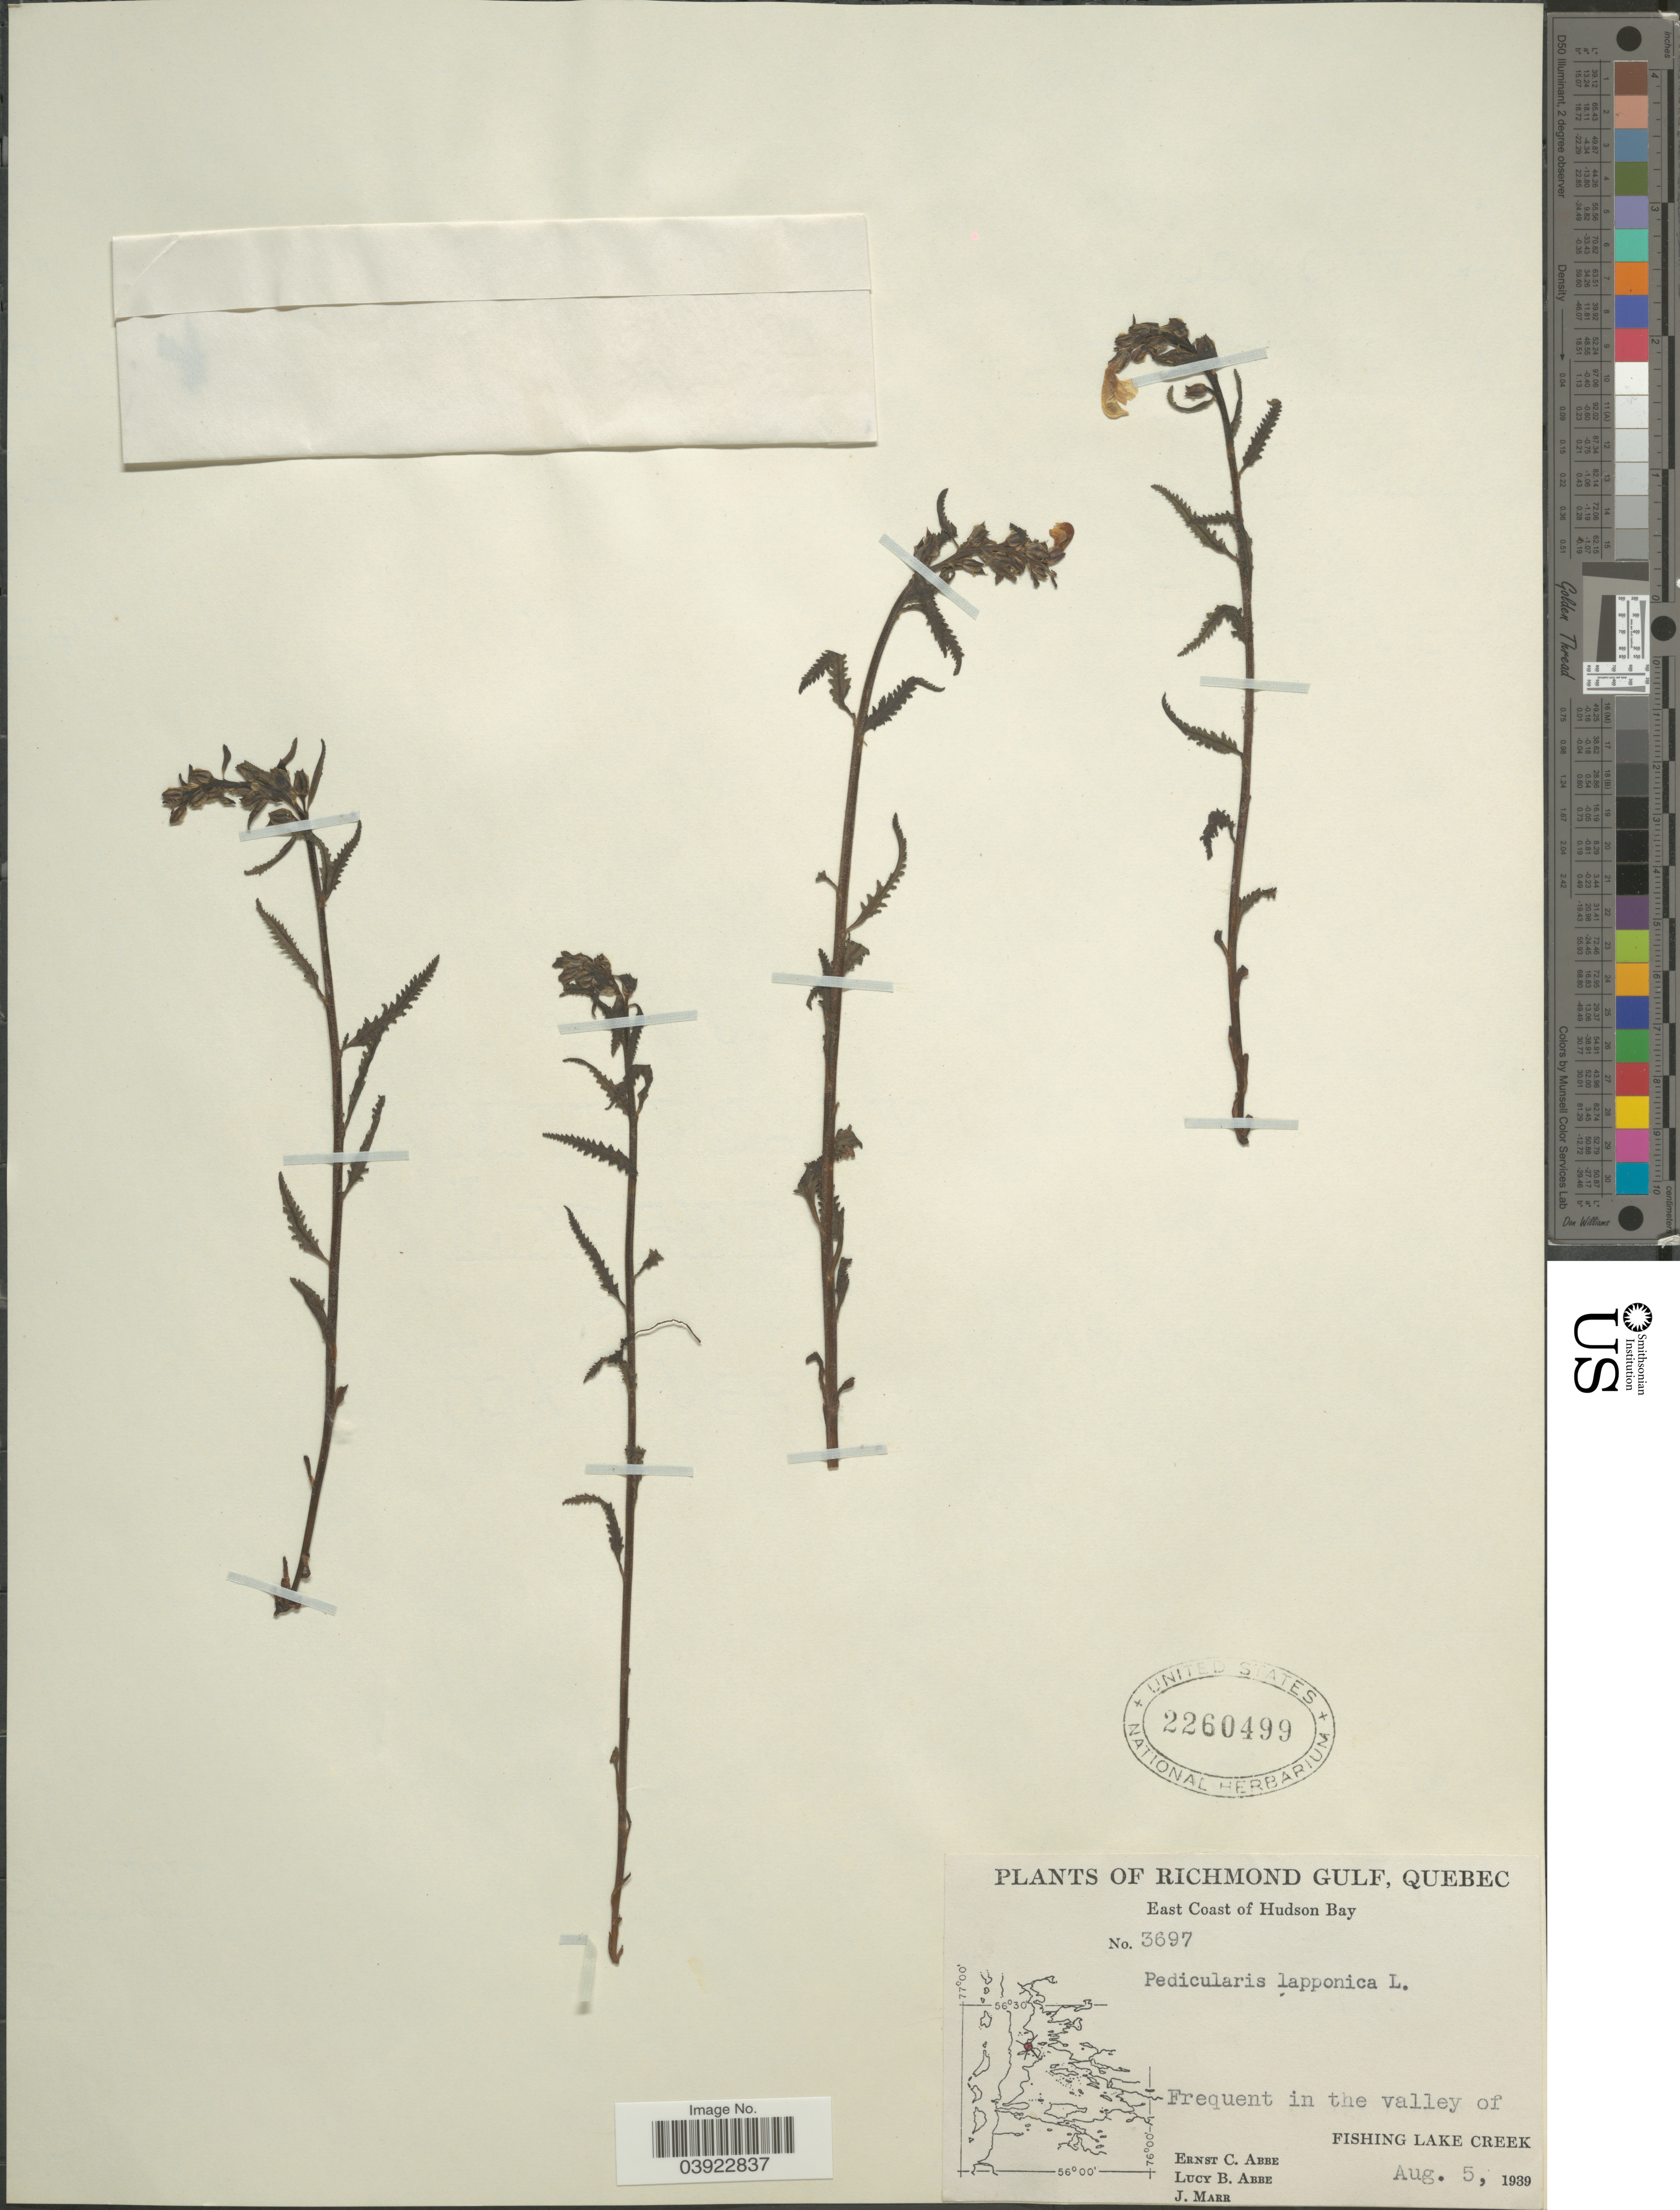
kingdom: Plantae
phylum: Tracheophyta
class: Magnoliopsida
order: Lamiales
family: Orobanchaceae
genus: Pedicularis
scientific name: Pedicularis lapponica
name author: L.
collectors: E. C. Abbe, L. B. Abbe & J. Marr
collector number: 3697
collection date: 1939-08-05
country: Canada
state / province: Quebec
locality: Richmond Gulf. East Coast of Hudson Bay. In the valley of Fishing Lake Creek.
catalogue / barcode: US 2260499